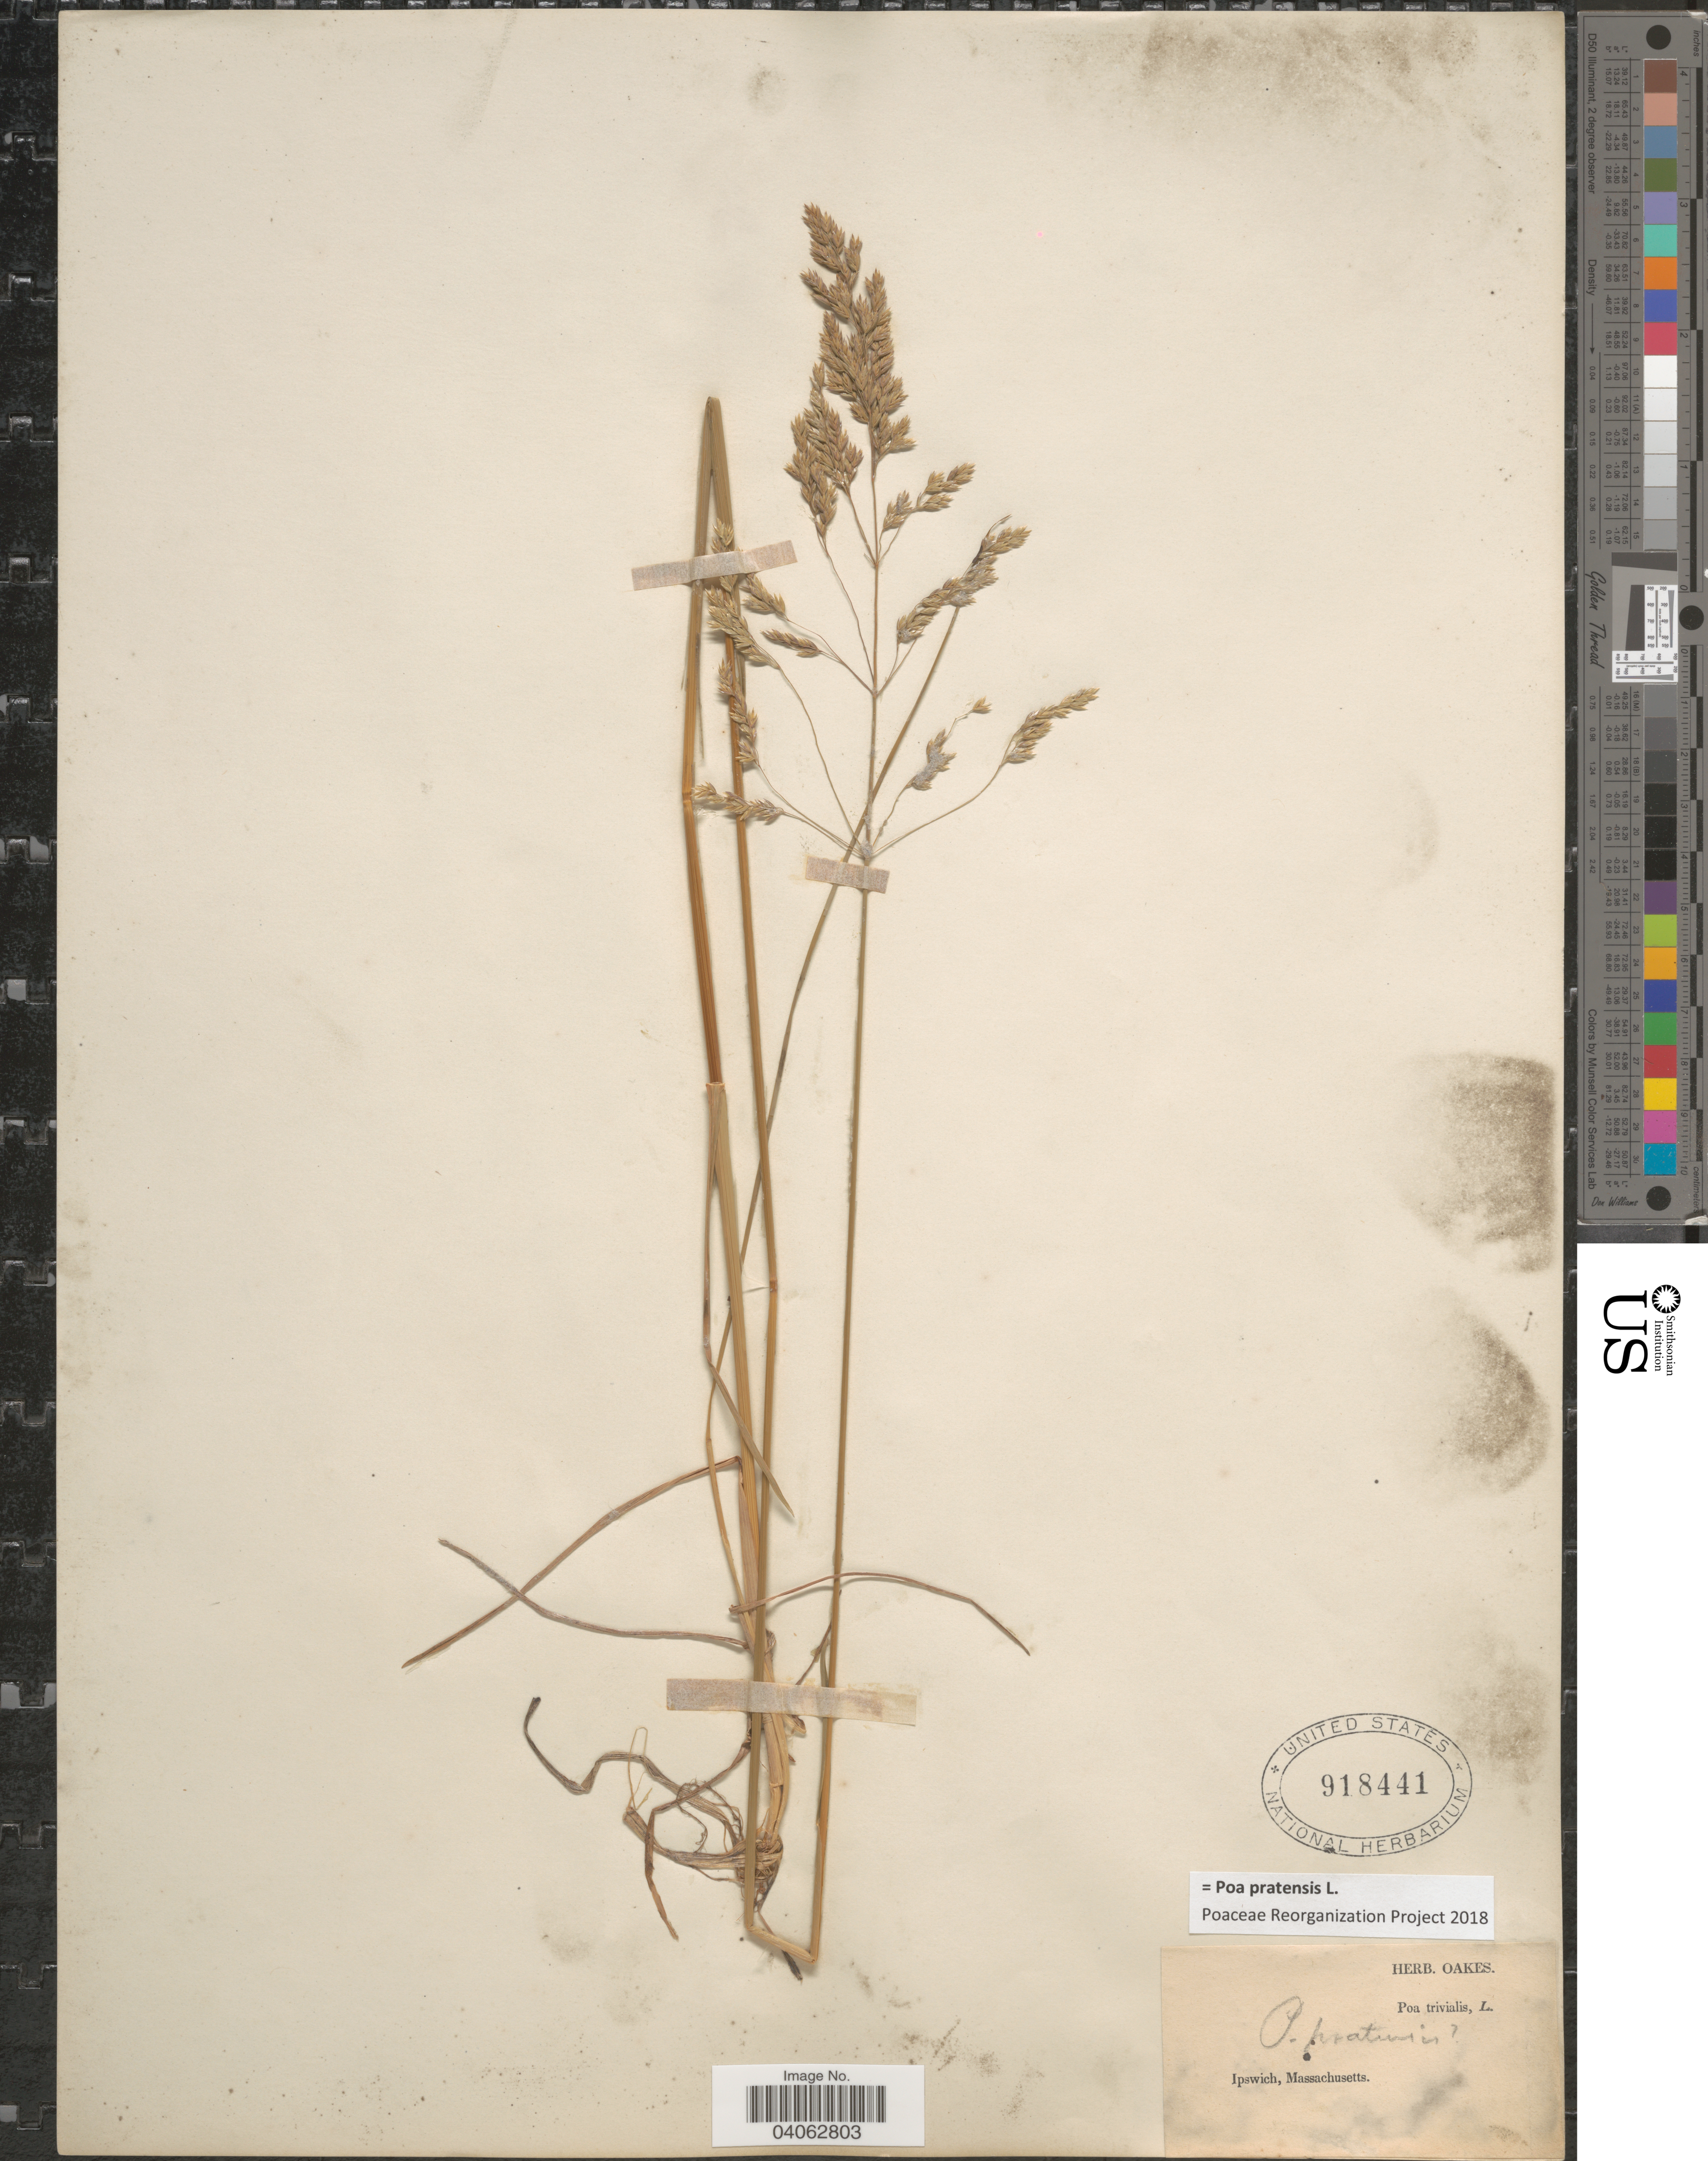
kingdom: Plantae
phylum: Tracheophyta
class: Liliopsida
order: Poales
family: Poaceae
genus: Poa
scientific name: Poa pratensis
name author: L.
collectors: ex herb. Oakes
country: United States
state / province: Massachusetts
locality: Ipswich.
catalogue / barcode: US 918441